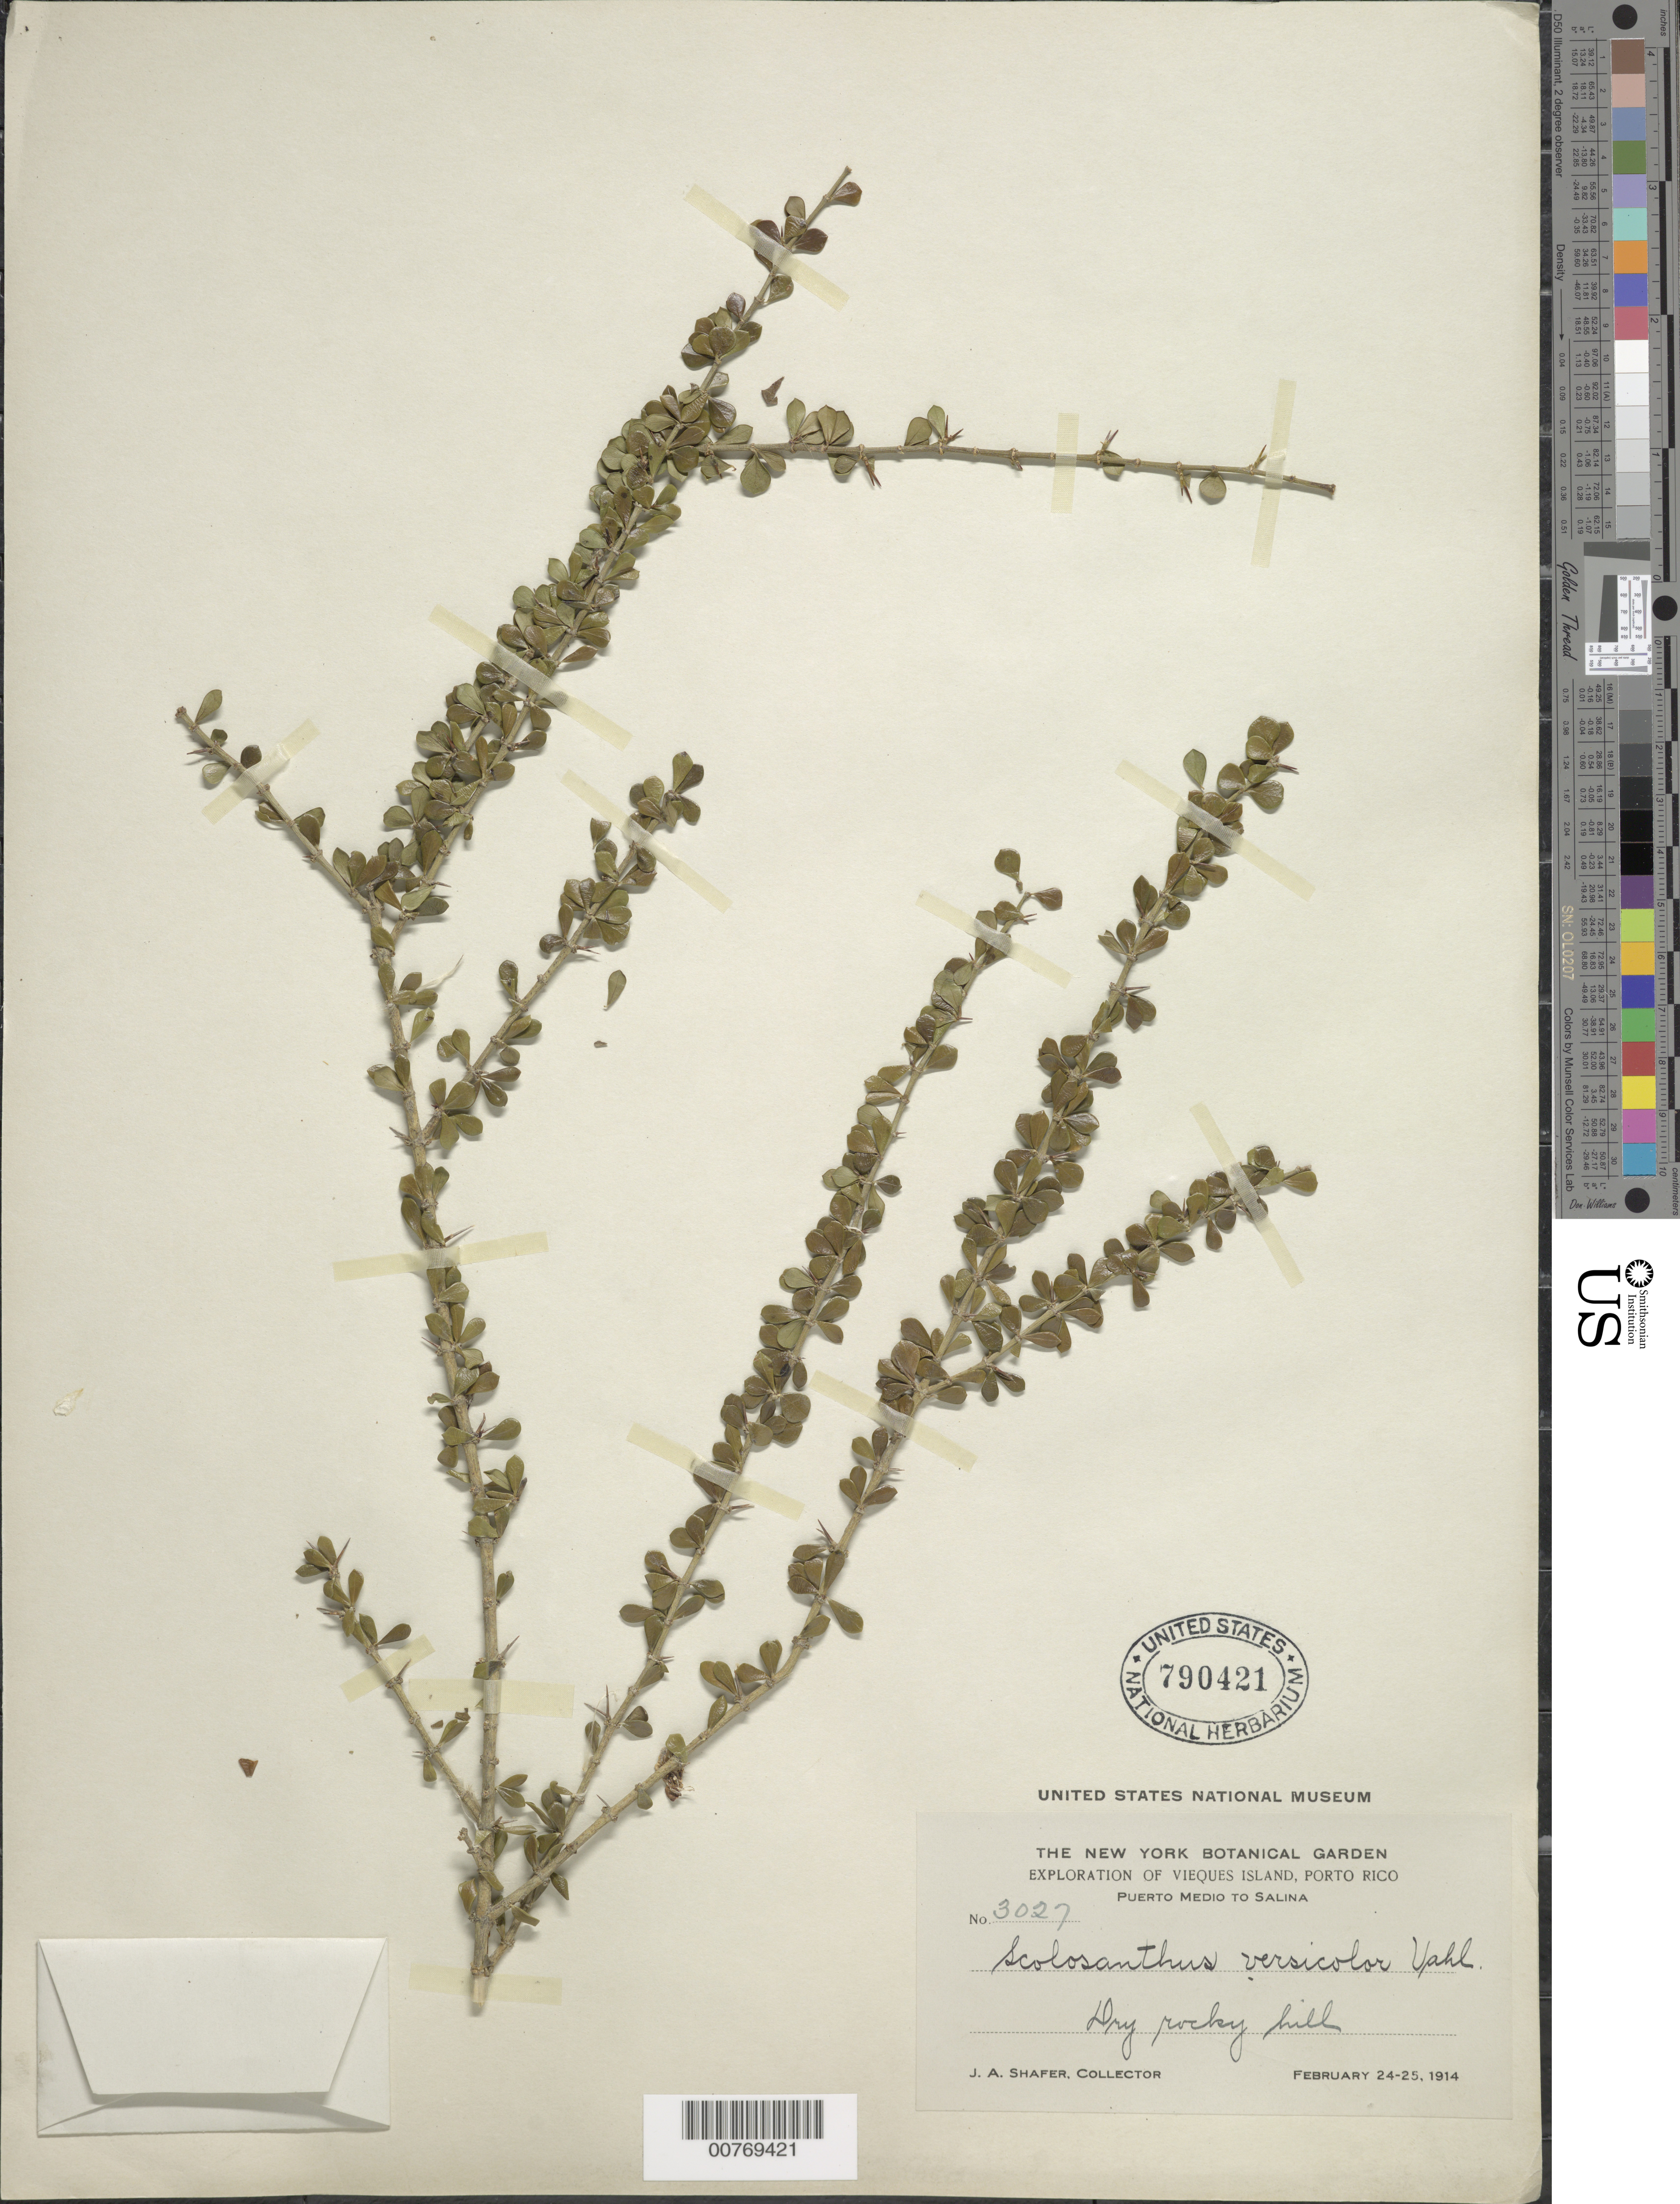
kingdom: Plantae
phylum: Tracheophyta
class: Magnoliopsida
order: Gentianales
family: Rubiaceae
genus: Scolosanthus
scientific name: Scolosanthus versicolor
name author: Vahl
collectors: J. A. Shafer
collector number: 3027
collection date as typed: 24 Feb 1914 to 25 Feb 1914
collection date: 1914-02-24/1914-02-25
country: Puerto Rico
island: Vieques I.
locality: Puerto Medio to Salina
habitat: Dry rocky hill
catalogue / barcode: US 790421